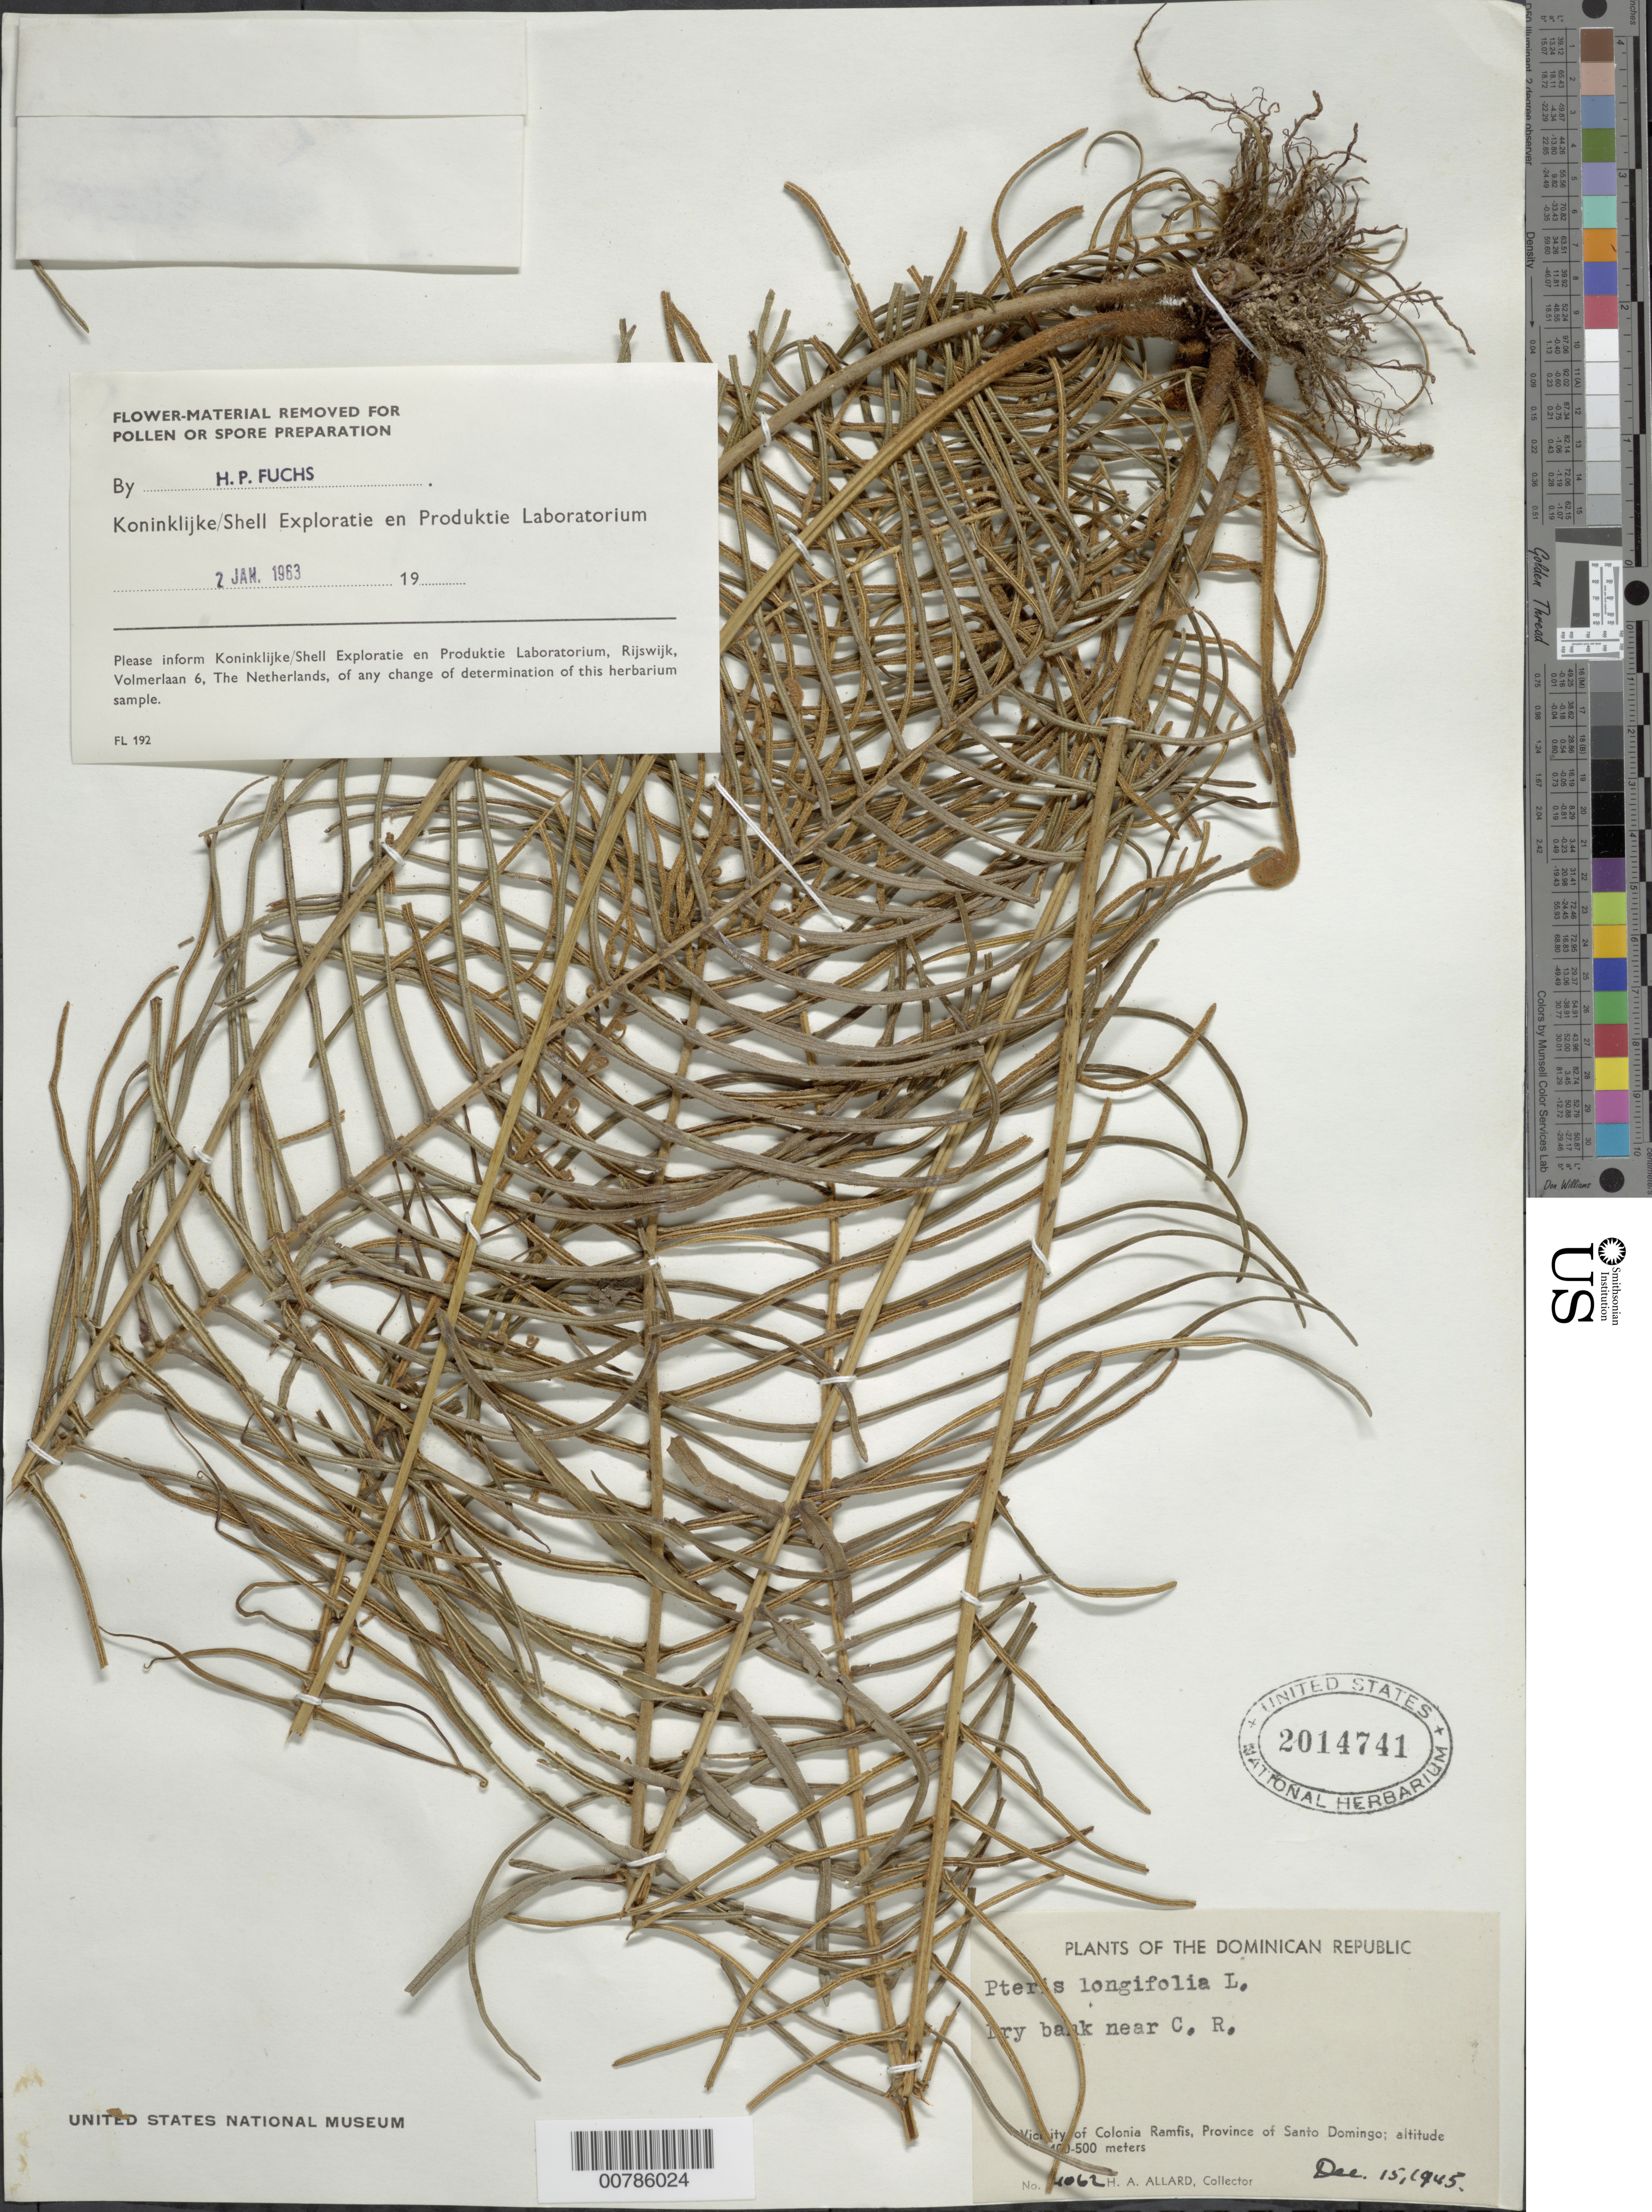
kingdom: Plantae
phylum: Tracheophyta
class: Polypodiopsida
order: Polypodiales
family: Pteridaceae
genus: Pteris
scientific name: Pteris longifolia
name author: L.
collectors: H. A. Allard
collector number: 14062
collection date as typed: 15 Dec 1945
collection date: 1945-12-15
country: Dominican Republic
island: Hispaniola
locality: Prov. Santo Domingo, Colonia Ramfis vicinity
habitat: Dry bank near C.R.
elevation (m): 400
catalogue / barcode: US 2014741